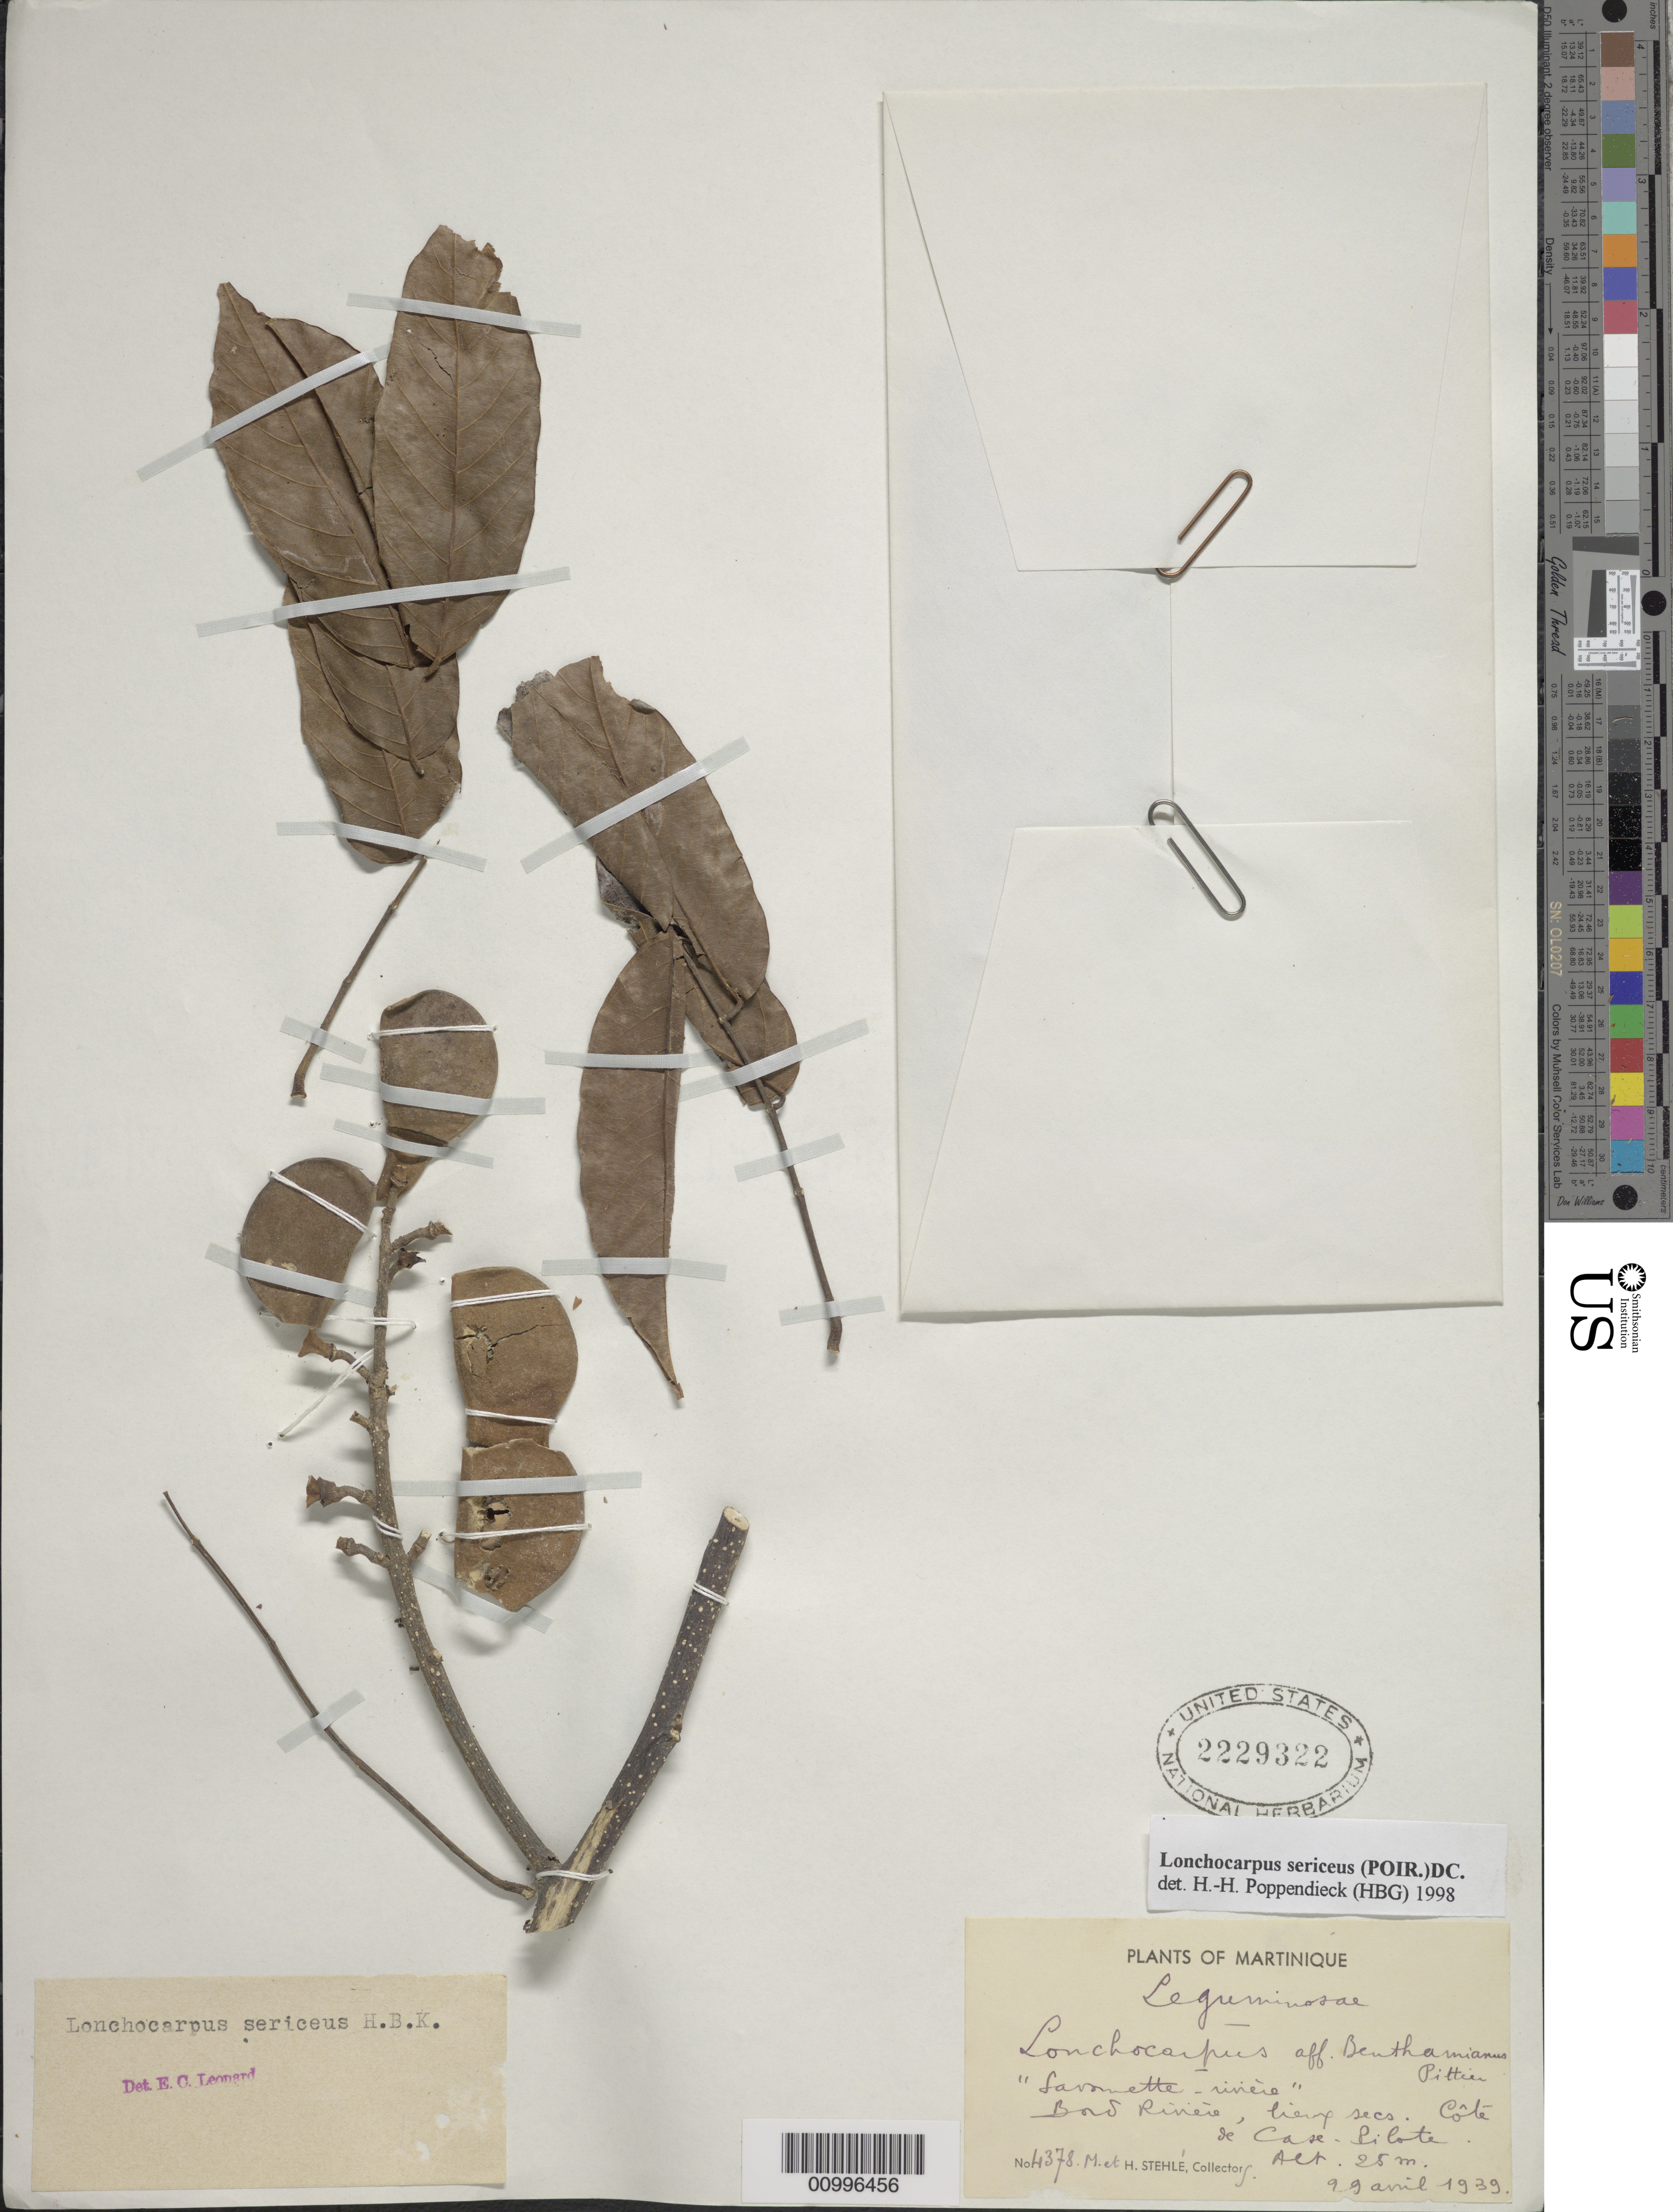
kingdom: Plantae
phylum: Tracheophyta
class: Magnoliopsida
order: Fabales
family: Fabaceae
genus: Lonchocarpus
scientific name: Lonchocarpus sericeus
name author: (Poir.) Kunth ex DC.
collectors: H. Stehlé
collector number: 4378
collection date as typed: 19 Apr 1939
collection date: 1939-04-19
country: Martinique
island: Martinique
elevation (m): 25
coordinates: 0 N, 0 E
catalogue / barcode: US 2229322